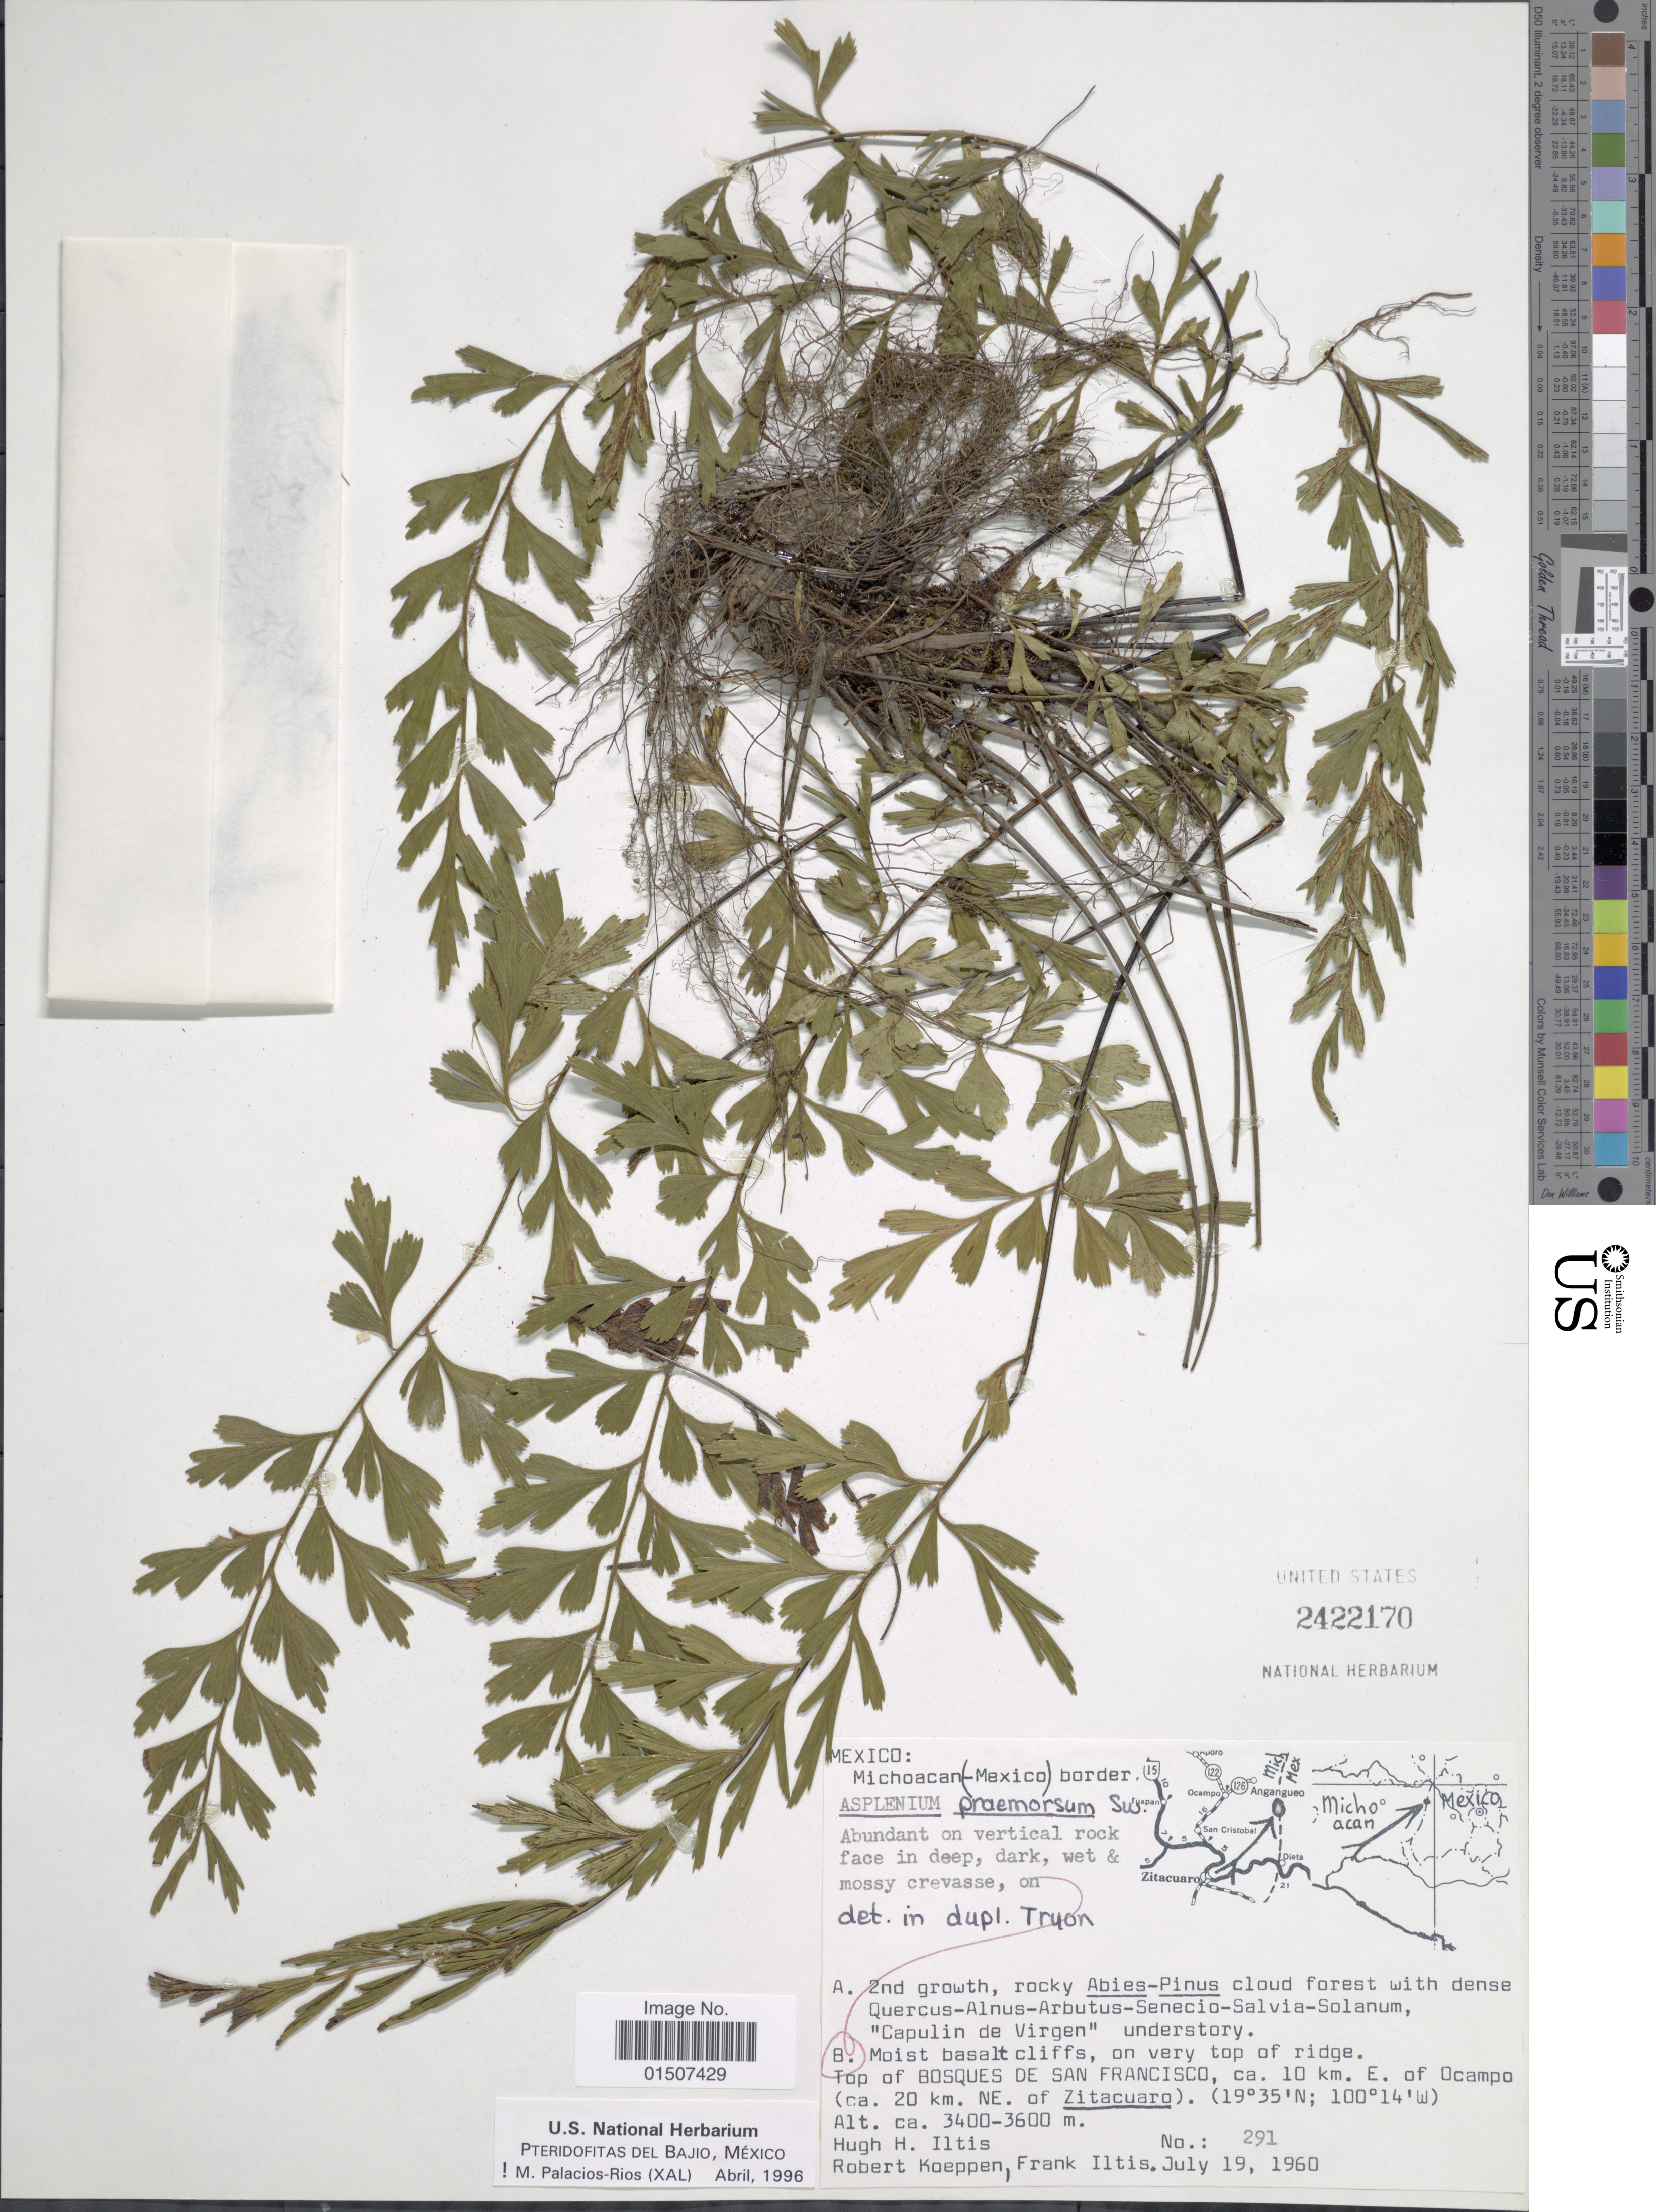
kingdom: Plantae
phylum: Tracheophyta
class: Polypodiopsida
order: Polypodiales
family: Aspleniaceae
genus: Asplenium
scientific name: Asplenium praemorsum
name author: Sw.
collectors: H. H. Iltis, R. C. Koeppen & F. S. Iltis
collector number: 291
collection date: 1960-07-19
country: Mexico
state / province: Michoacán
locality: Top of Bosques de San Francisco, ca. 10 km E of Ocampo (ca. 20 km. NE of Zitacuaro)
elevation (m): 3400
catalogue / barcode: US 2422170